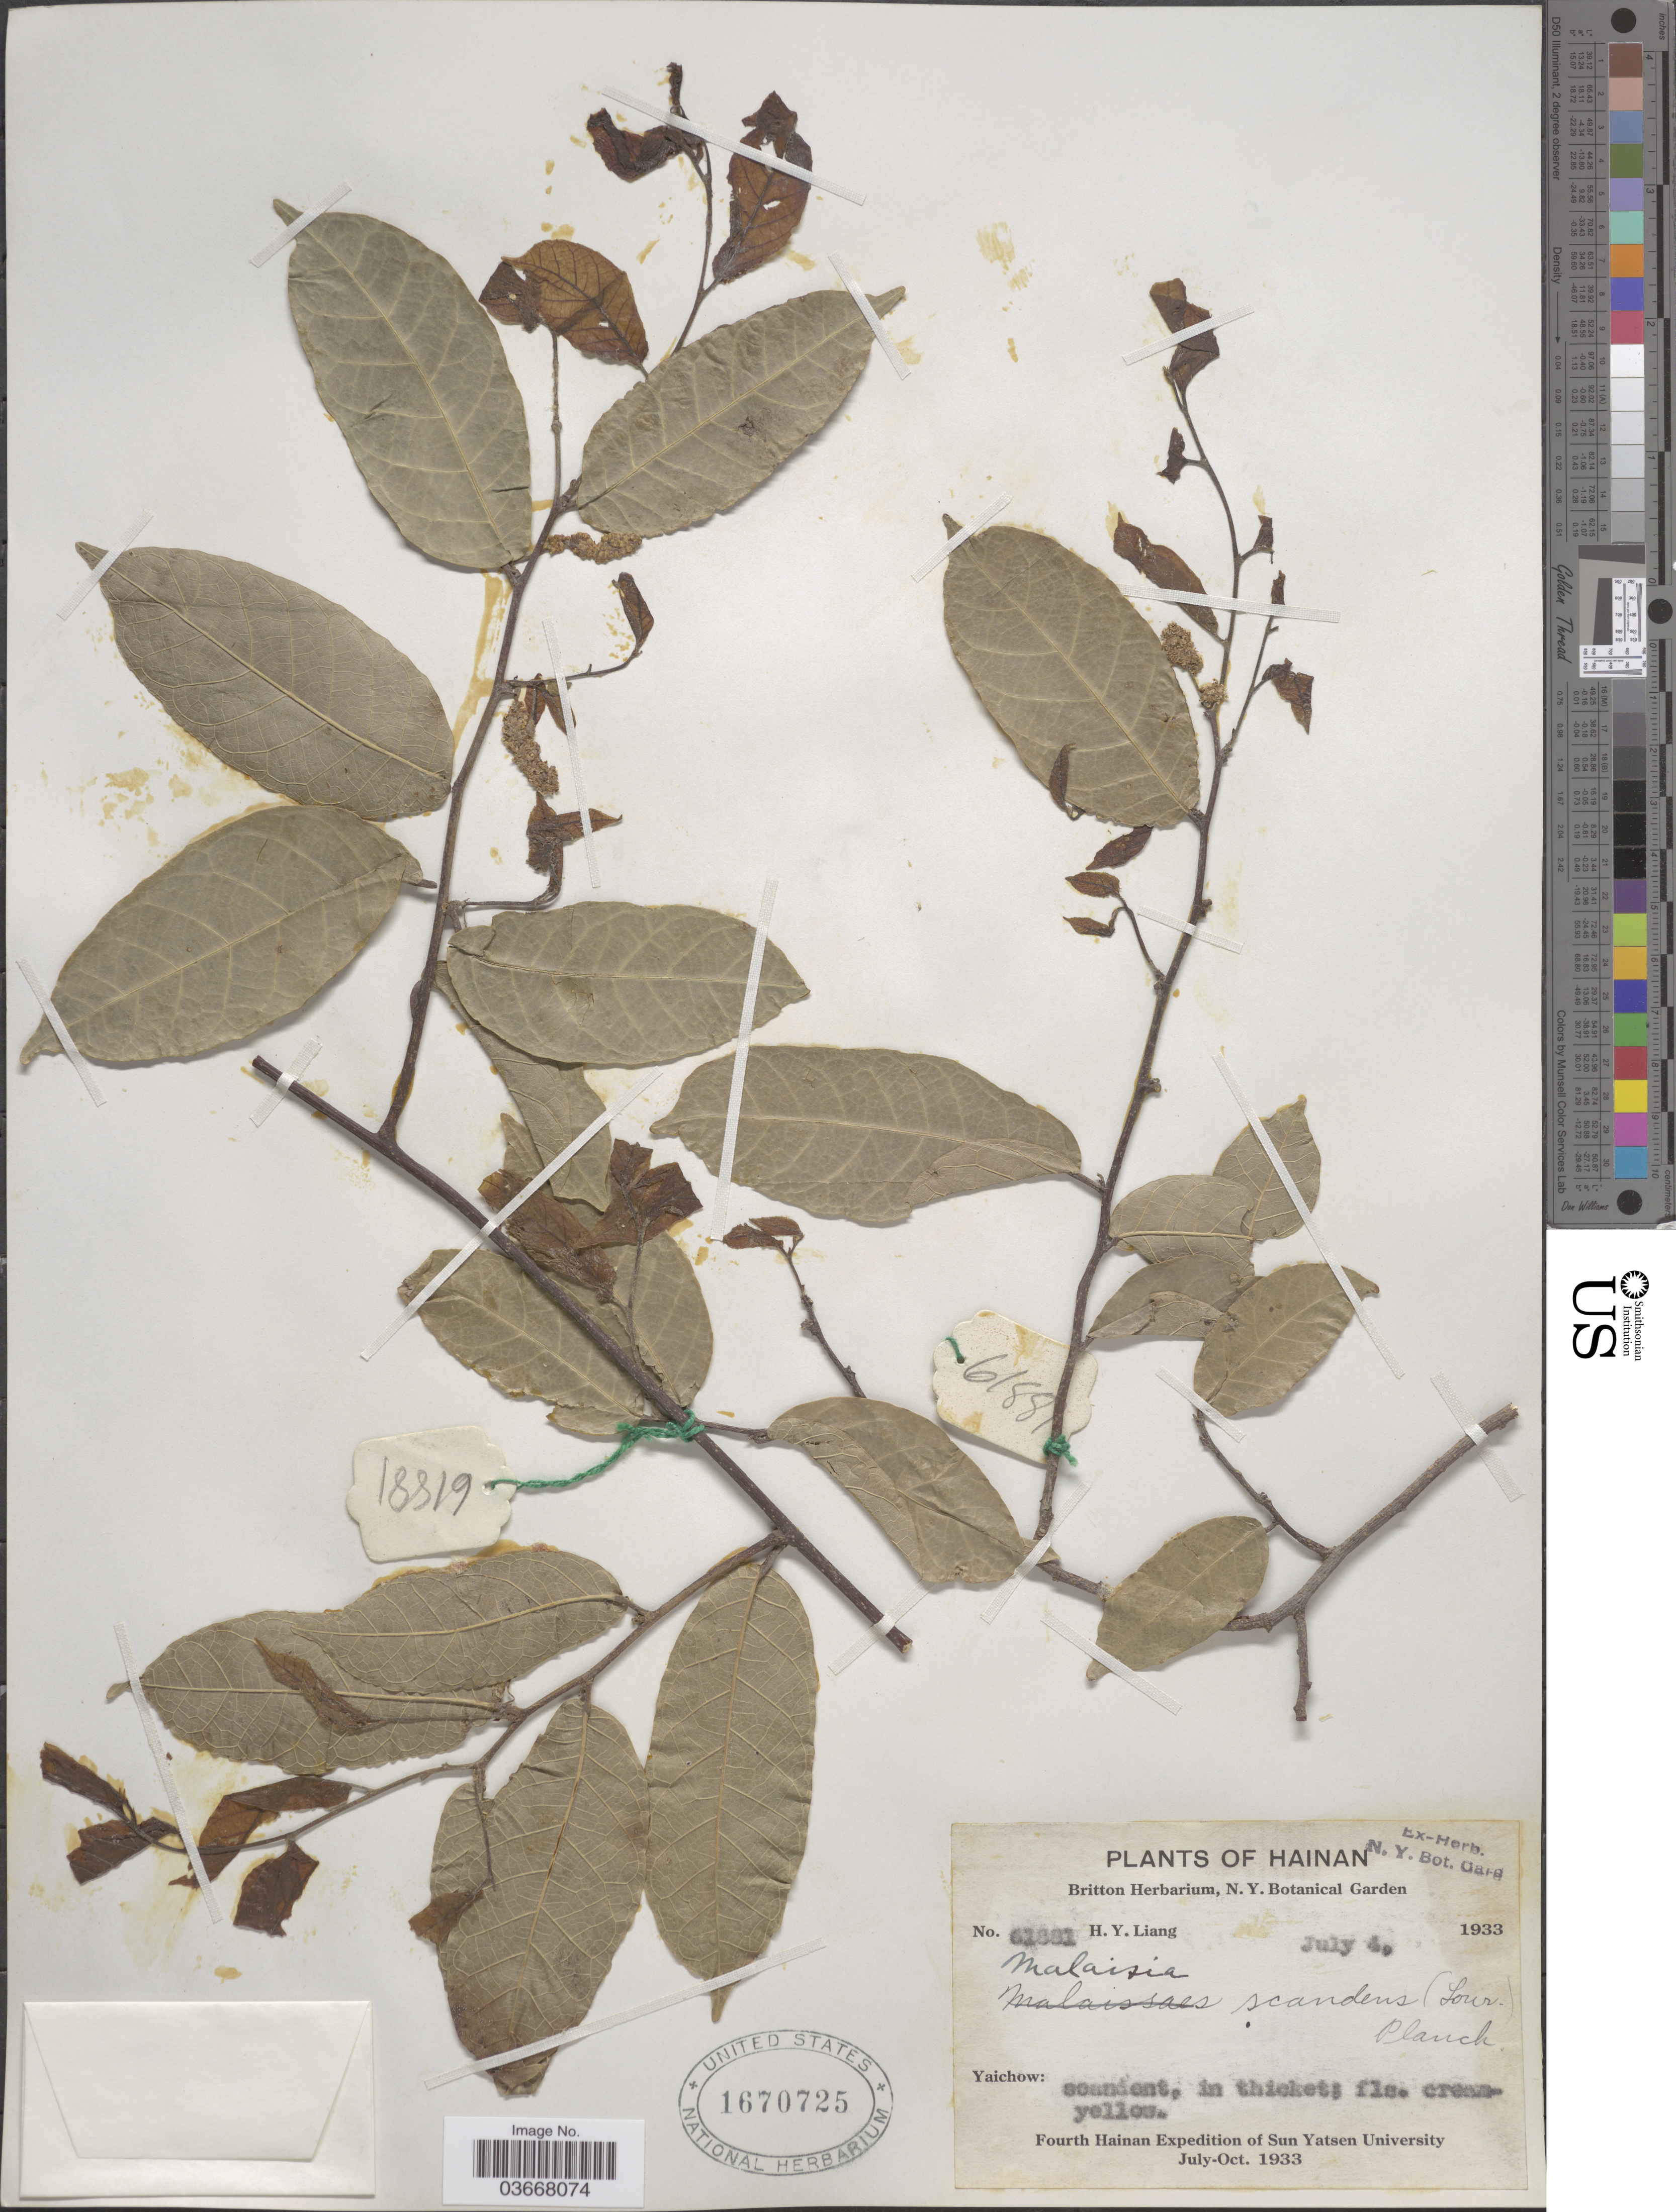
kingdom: Plantae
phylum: Tracheophyta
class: Magnoliopsida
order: Rosales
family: Moraceae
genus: Malaisia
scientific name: Malaisia scandens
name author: (Lour.) Planch.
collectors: H. Y. Liang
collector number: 61881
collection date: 1933-07-04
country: China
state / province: Hainan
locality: Yaichow.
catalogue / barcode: US 1670725